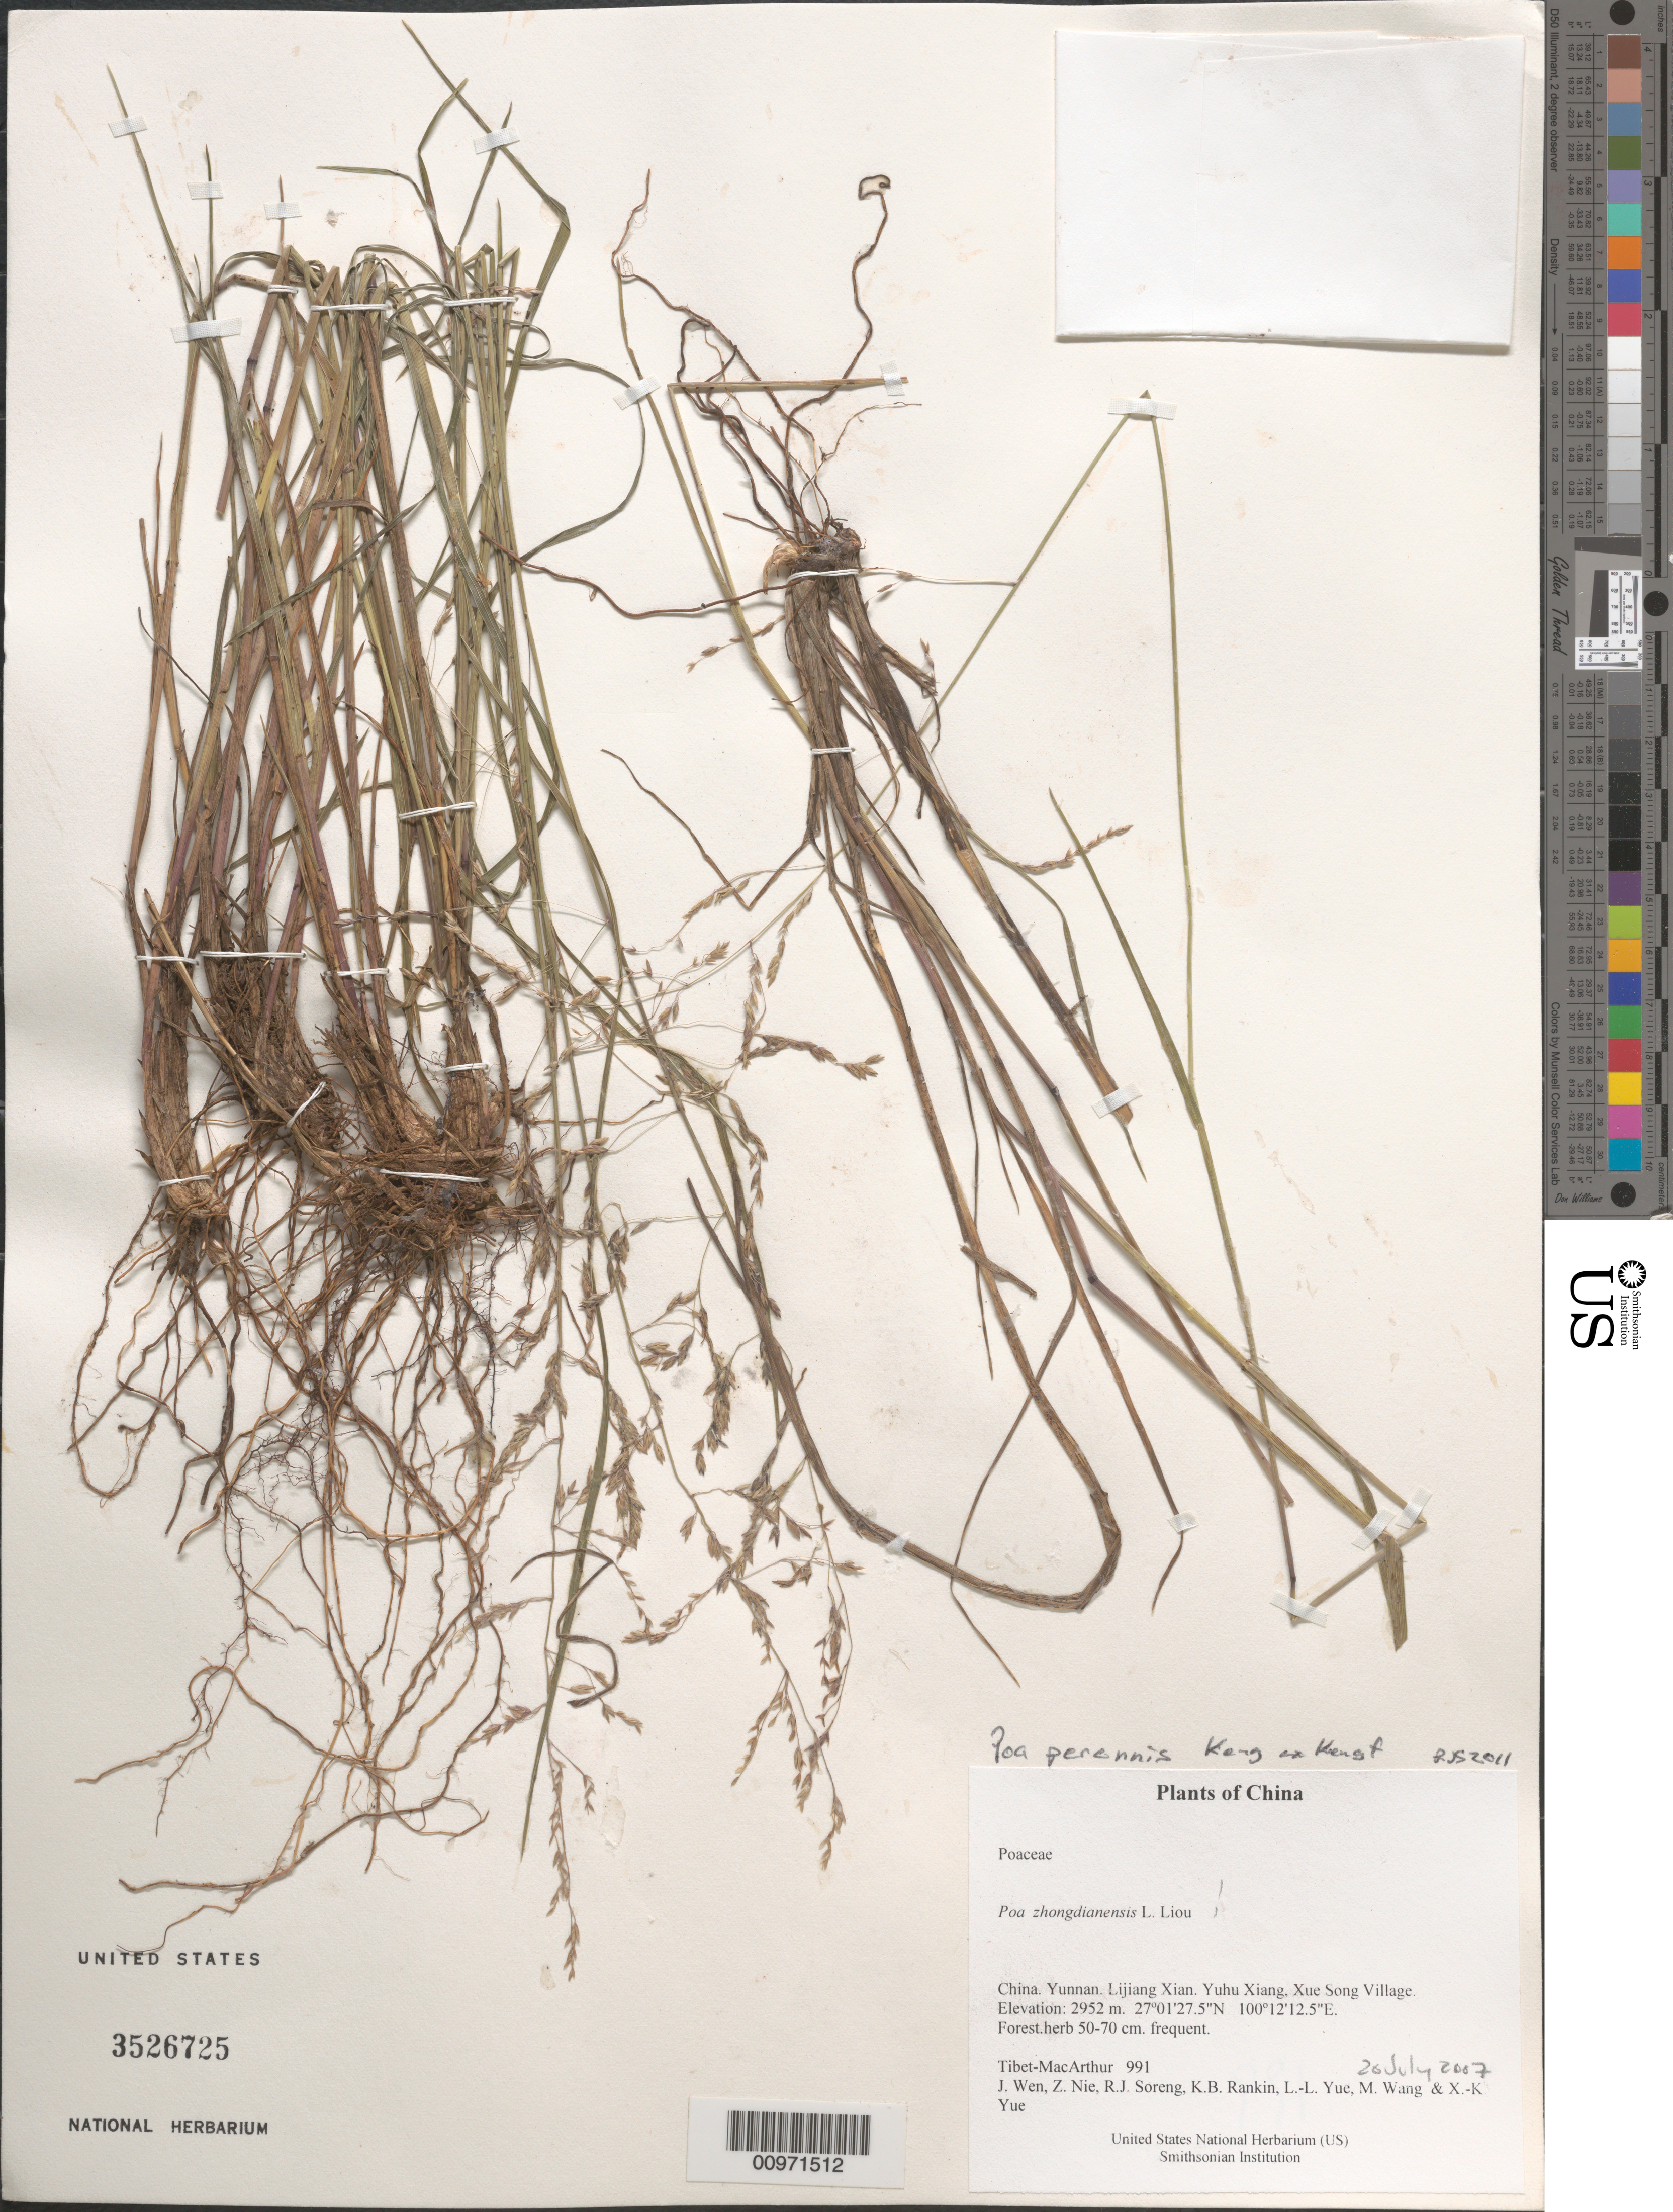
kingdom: Plantae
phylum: Tracheophyta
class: Liliopsida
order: Poales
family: Poaceae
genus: Poa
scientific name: Poa perennis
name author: Keng ex Keng f.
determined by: Soreng, Robert J., Research Associate (BOT), Smithsonian Institution - National Museum of Natural History (UNITED STATES)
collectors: Tibet-MacArthur, J. Wen, Z. Nie, R. J. Soreng, K. Rankin, L. Yue, M. Wang & X. Yue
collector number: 991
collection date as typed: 20 Jul 2007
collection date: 2007-07-20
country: China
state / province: Yunnan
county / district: Lijiang Xian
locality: Yuhu Xiang, Xue Song Village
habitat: Forest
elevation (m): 2952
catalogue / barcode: US 3526725